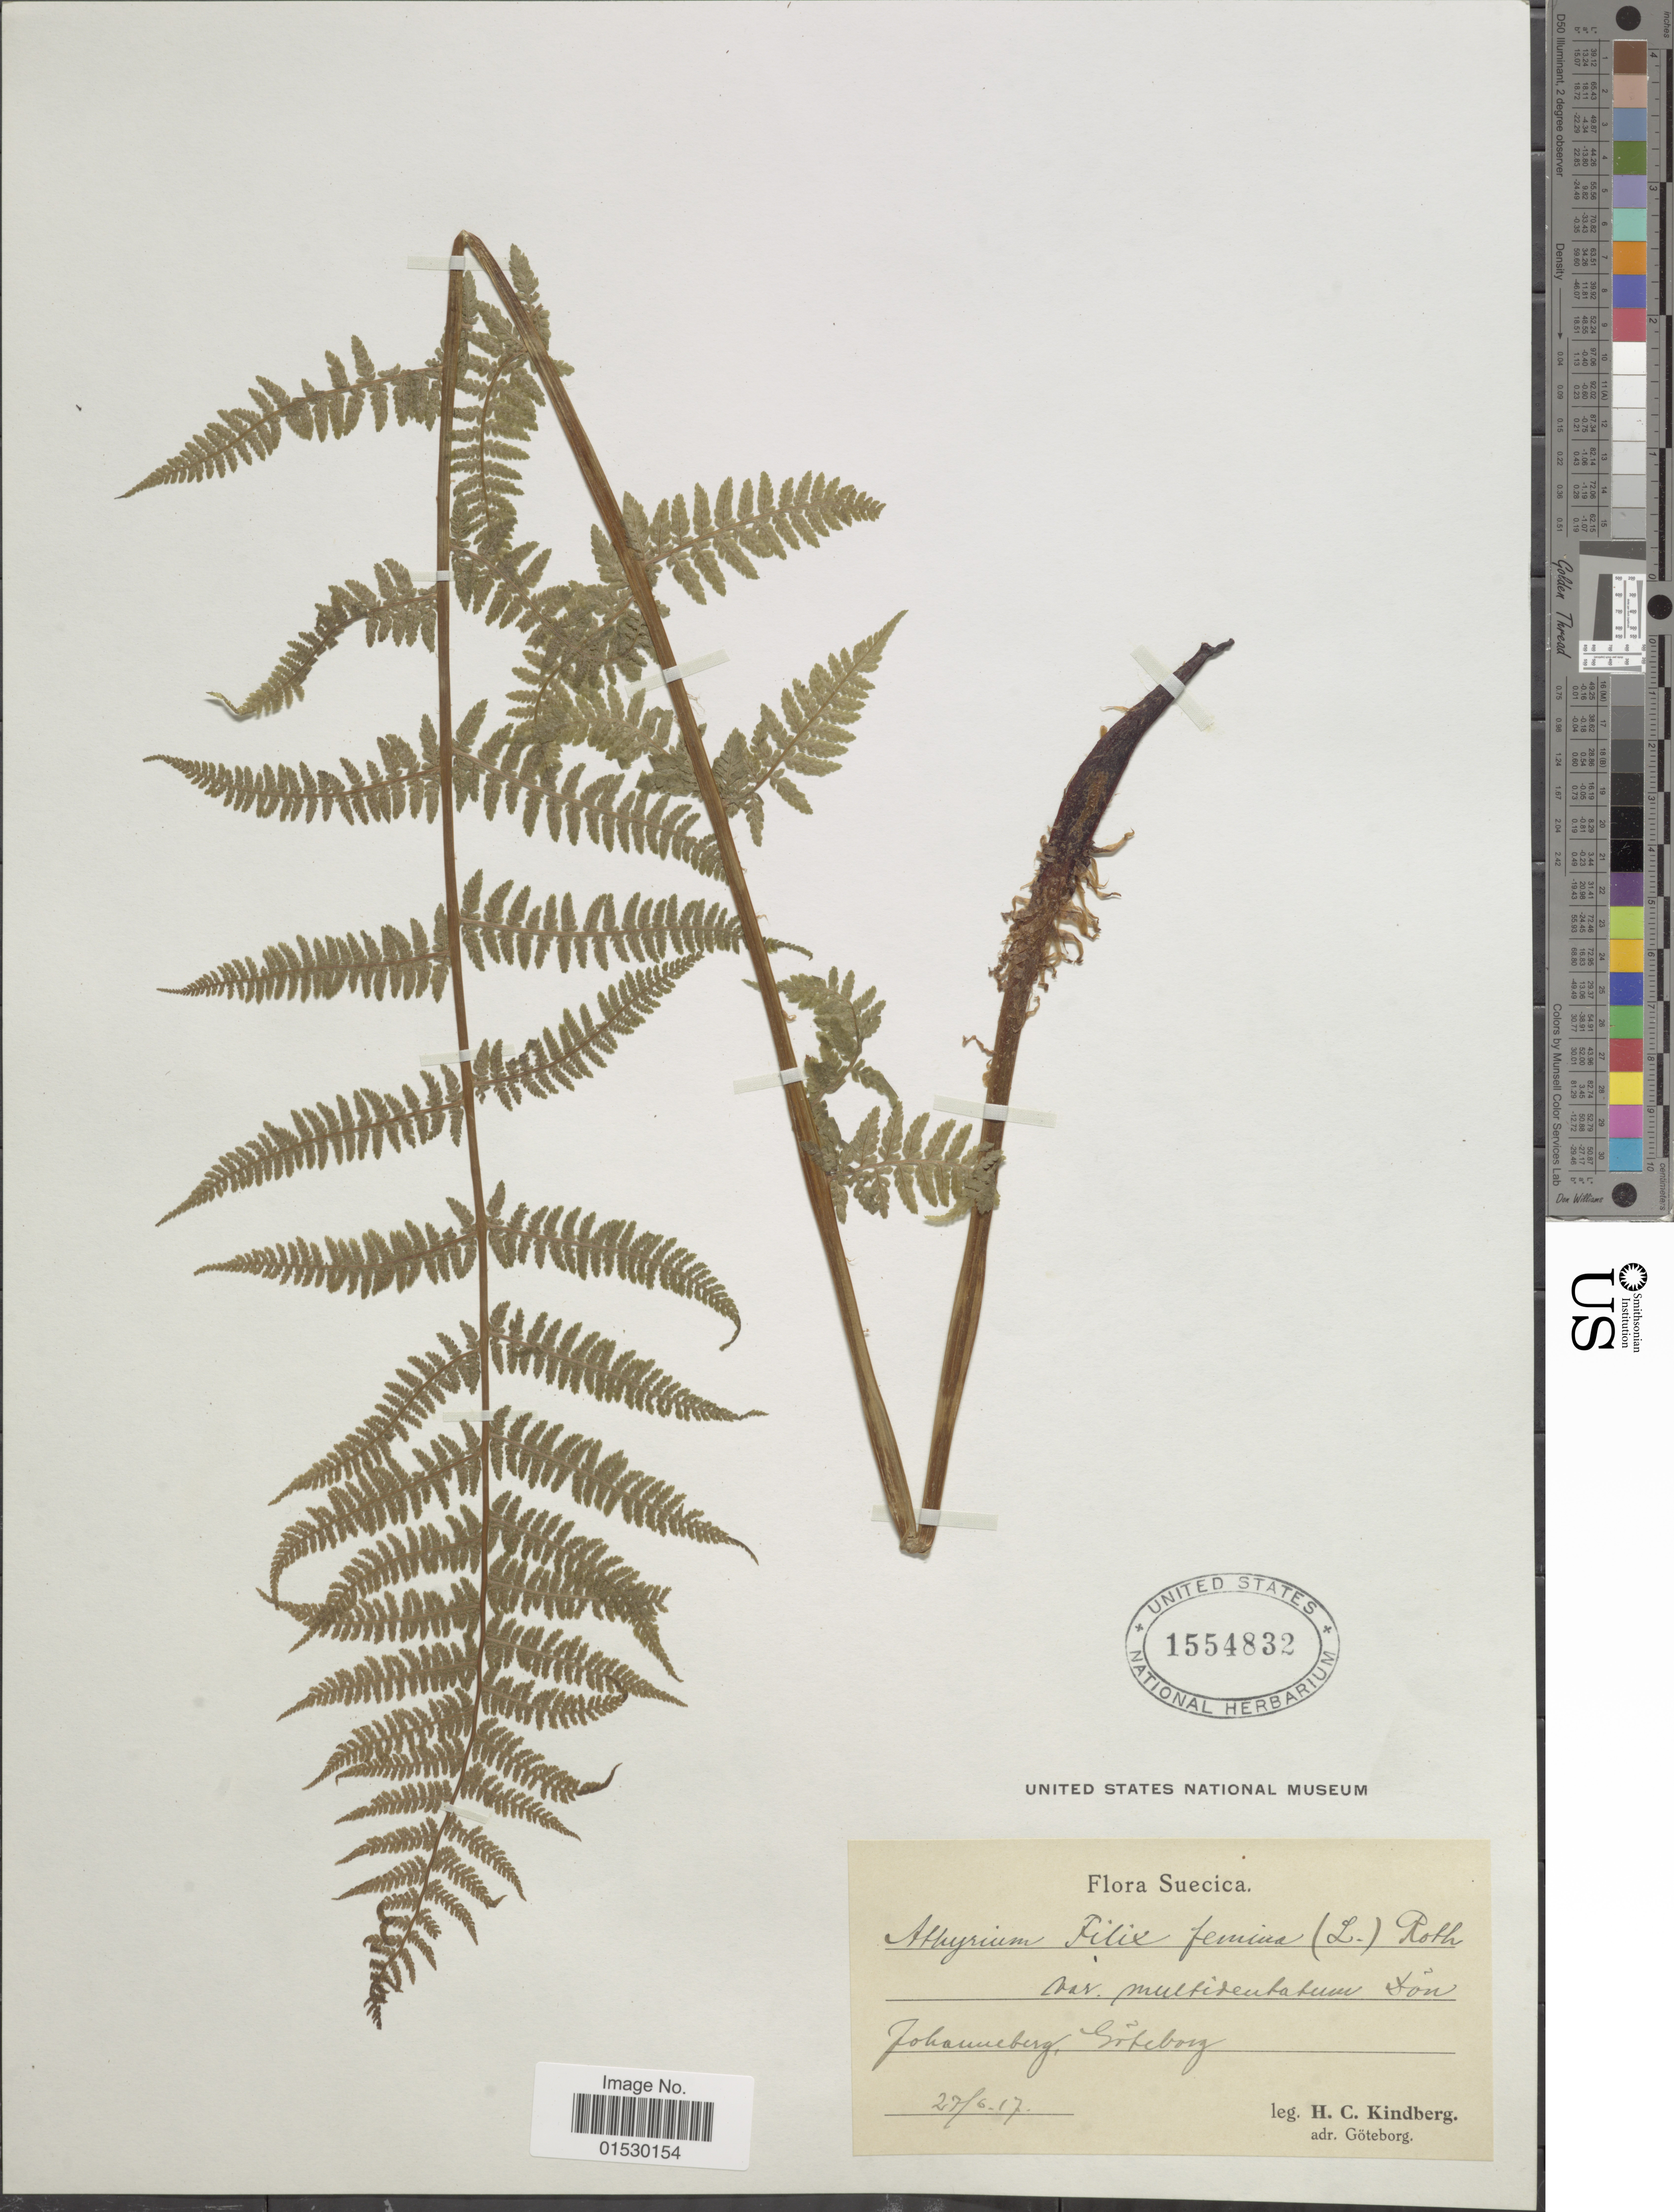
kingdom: Plantae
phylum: Tracheophyta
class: Polypodiopsida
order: Polypodiales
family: Athyriaceae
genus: Athyrium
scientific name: Athyrium filix-femina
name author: (L.) Roth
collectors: H. Kindberg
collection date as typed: Transcribed d/m/y: 27/6/17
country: Sweden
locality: Suecica, Johannesberg, Göteborg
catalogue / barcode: US 1554832